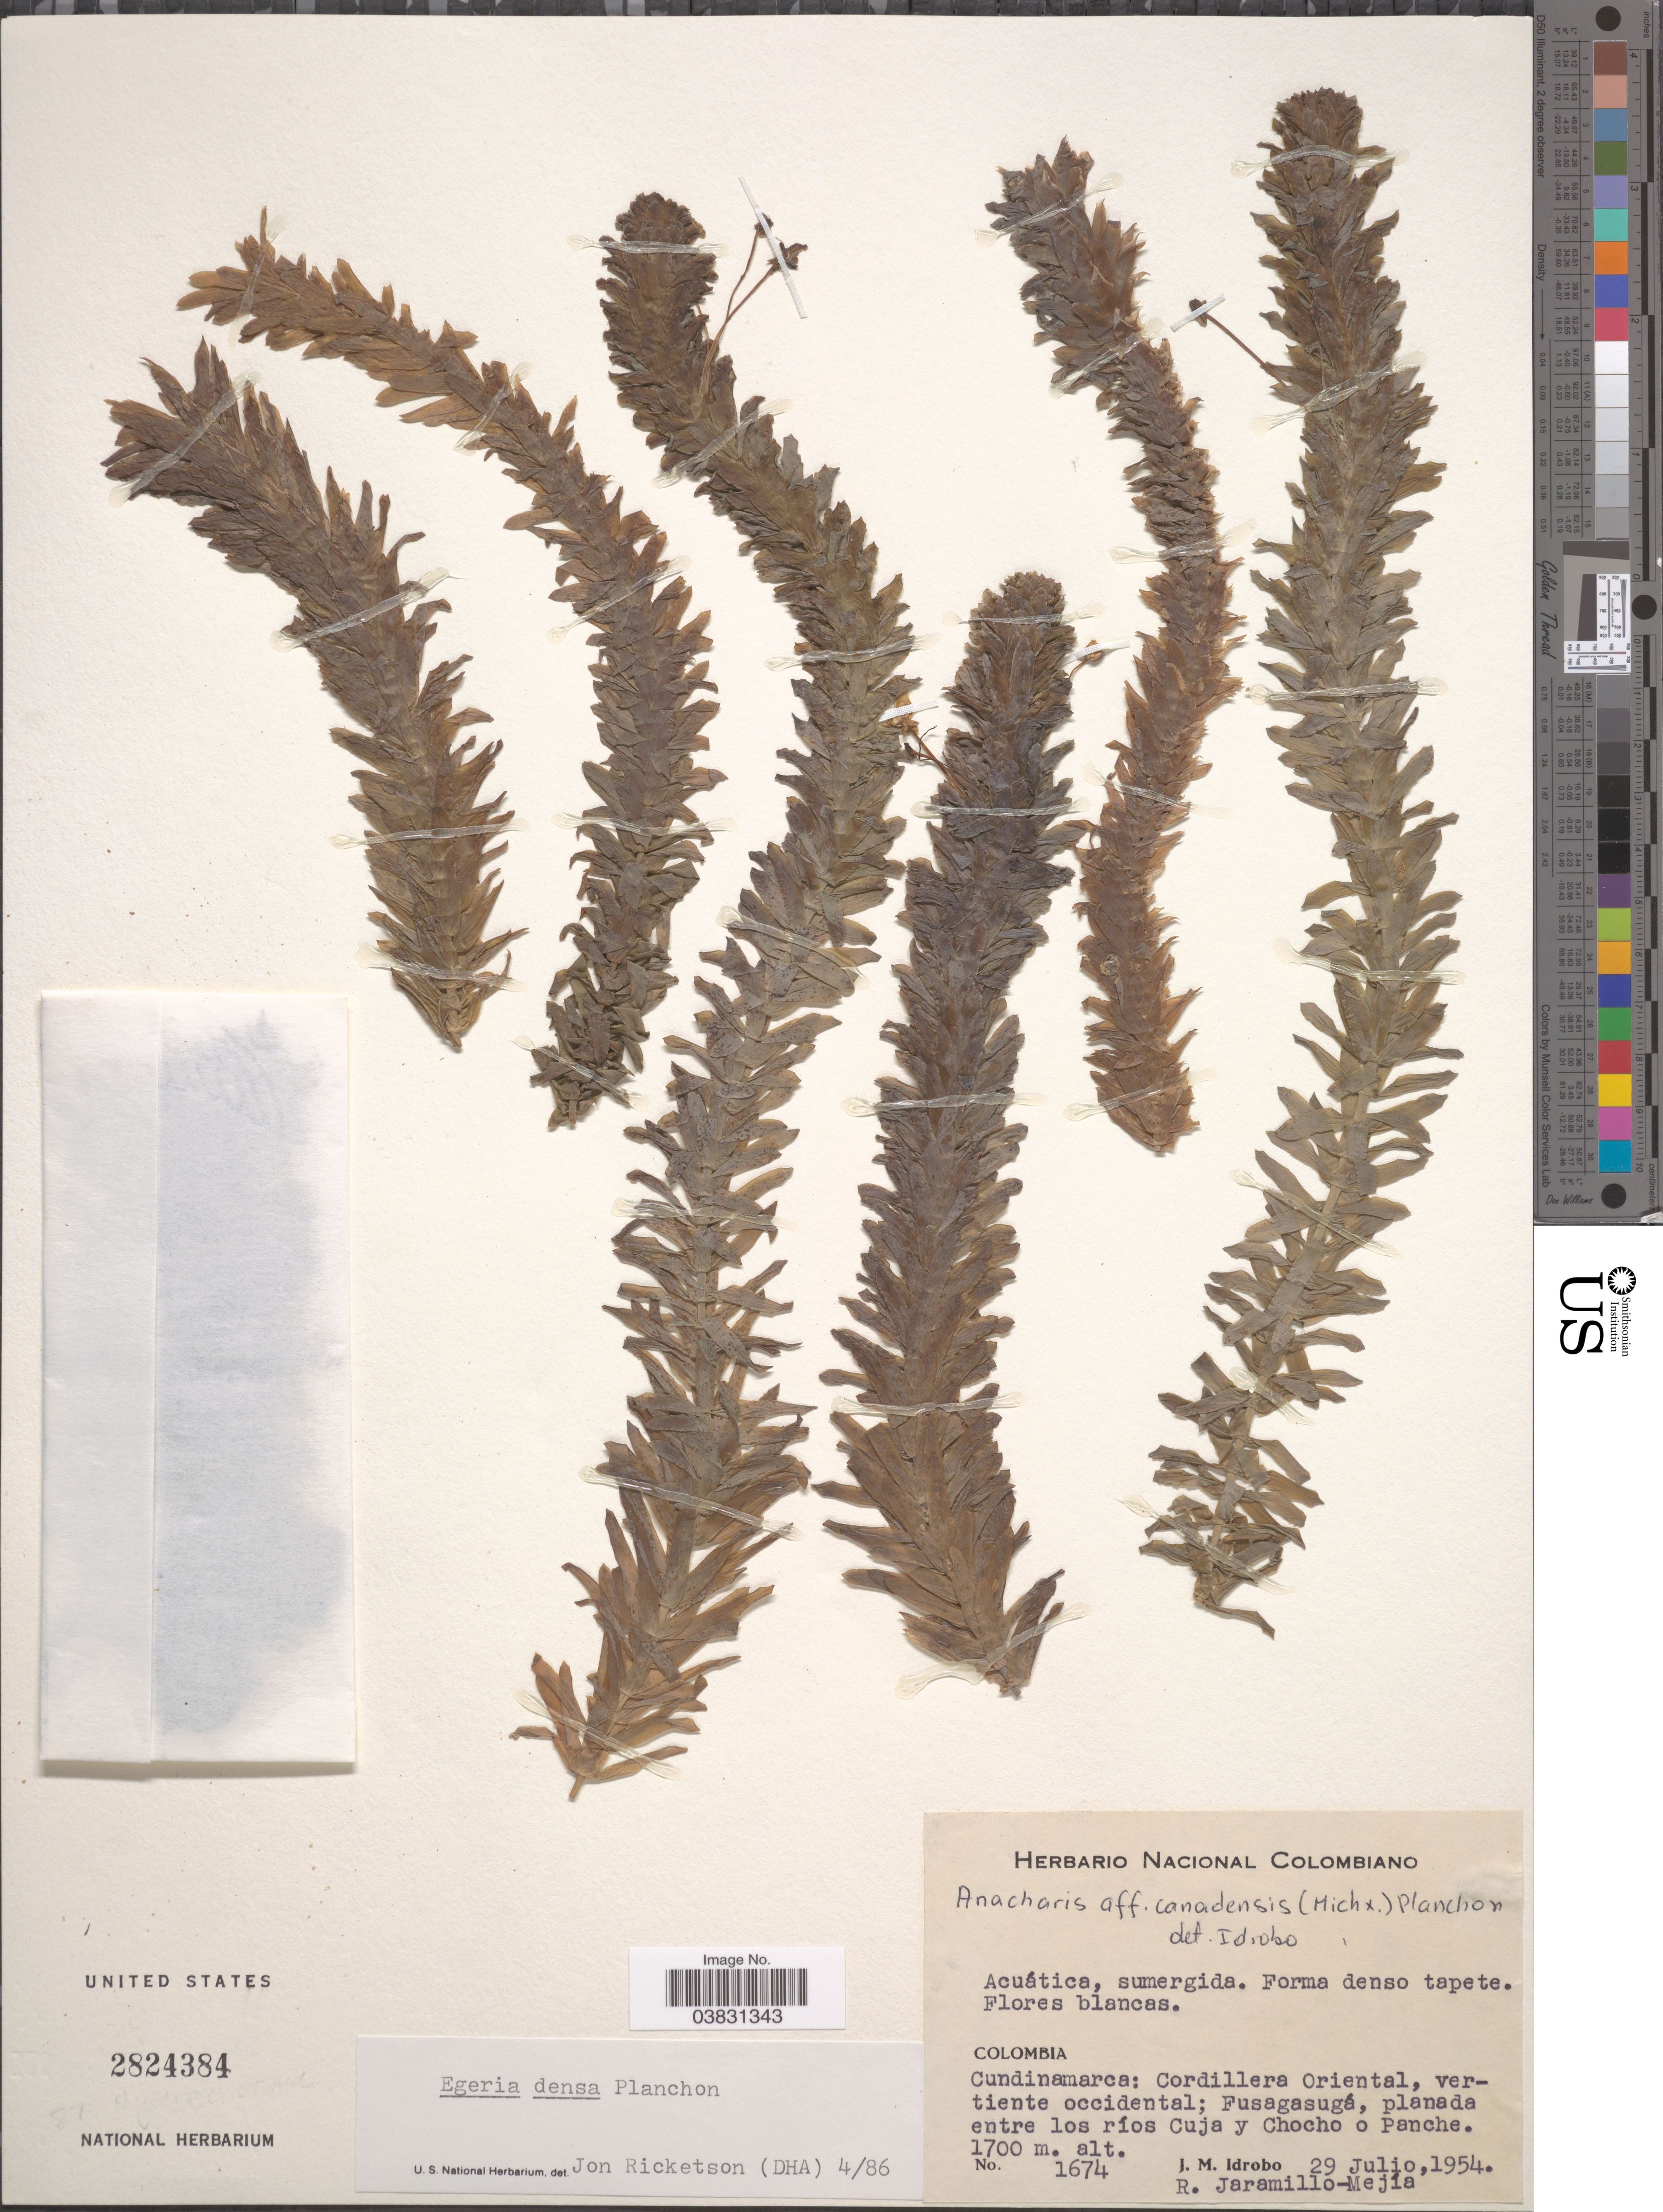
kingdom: Plantae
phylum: Tracheophyta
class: Liliopsida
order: Alismatales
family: Hydrocharitaceae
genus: Egeria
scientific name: Egeria densa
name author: Planch.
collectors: J. M. Idrobo & R. Jaramillo M.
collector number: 1674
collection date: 1954-07-29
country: Colombia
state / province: Cundinamarca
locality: Cordillera Oriental, vertiente occidental; Fusagasugá, planada entre los ríos Cuja y Chocho o Panche.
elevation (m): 1700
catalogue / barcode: US 2824384